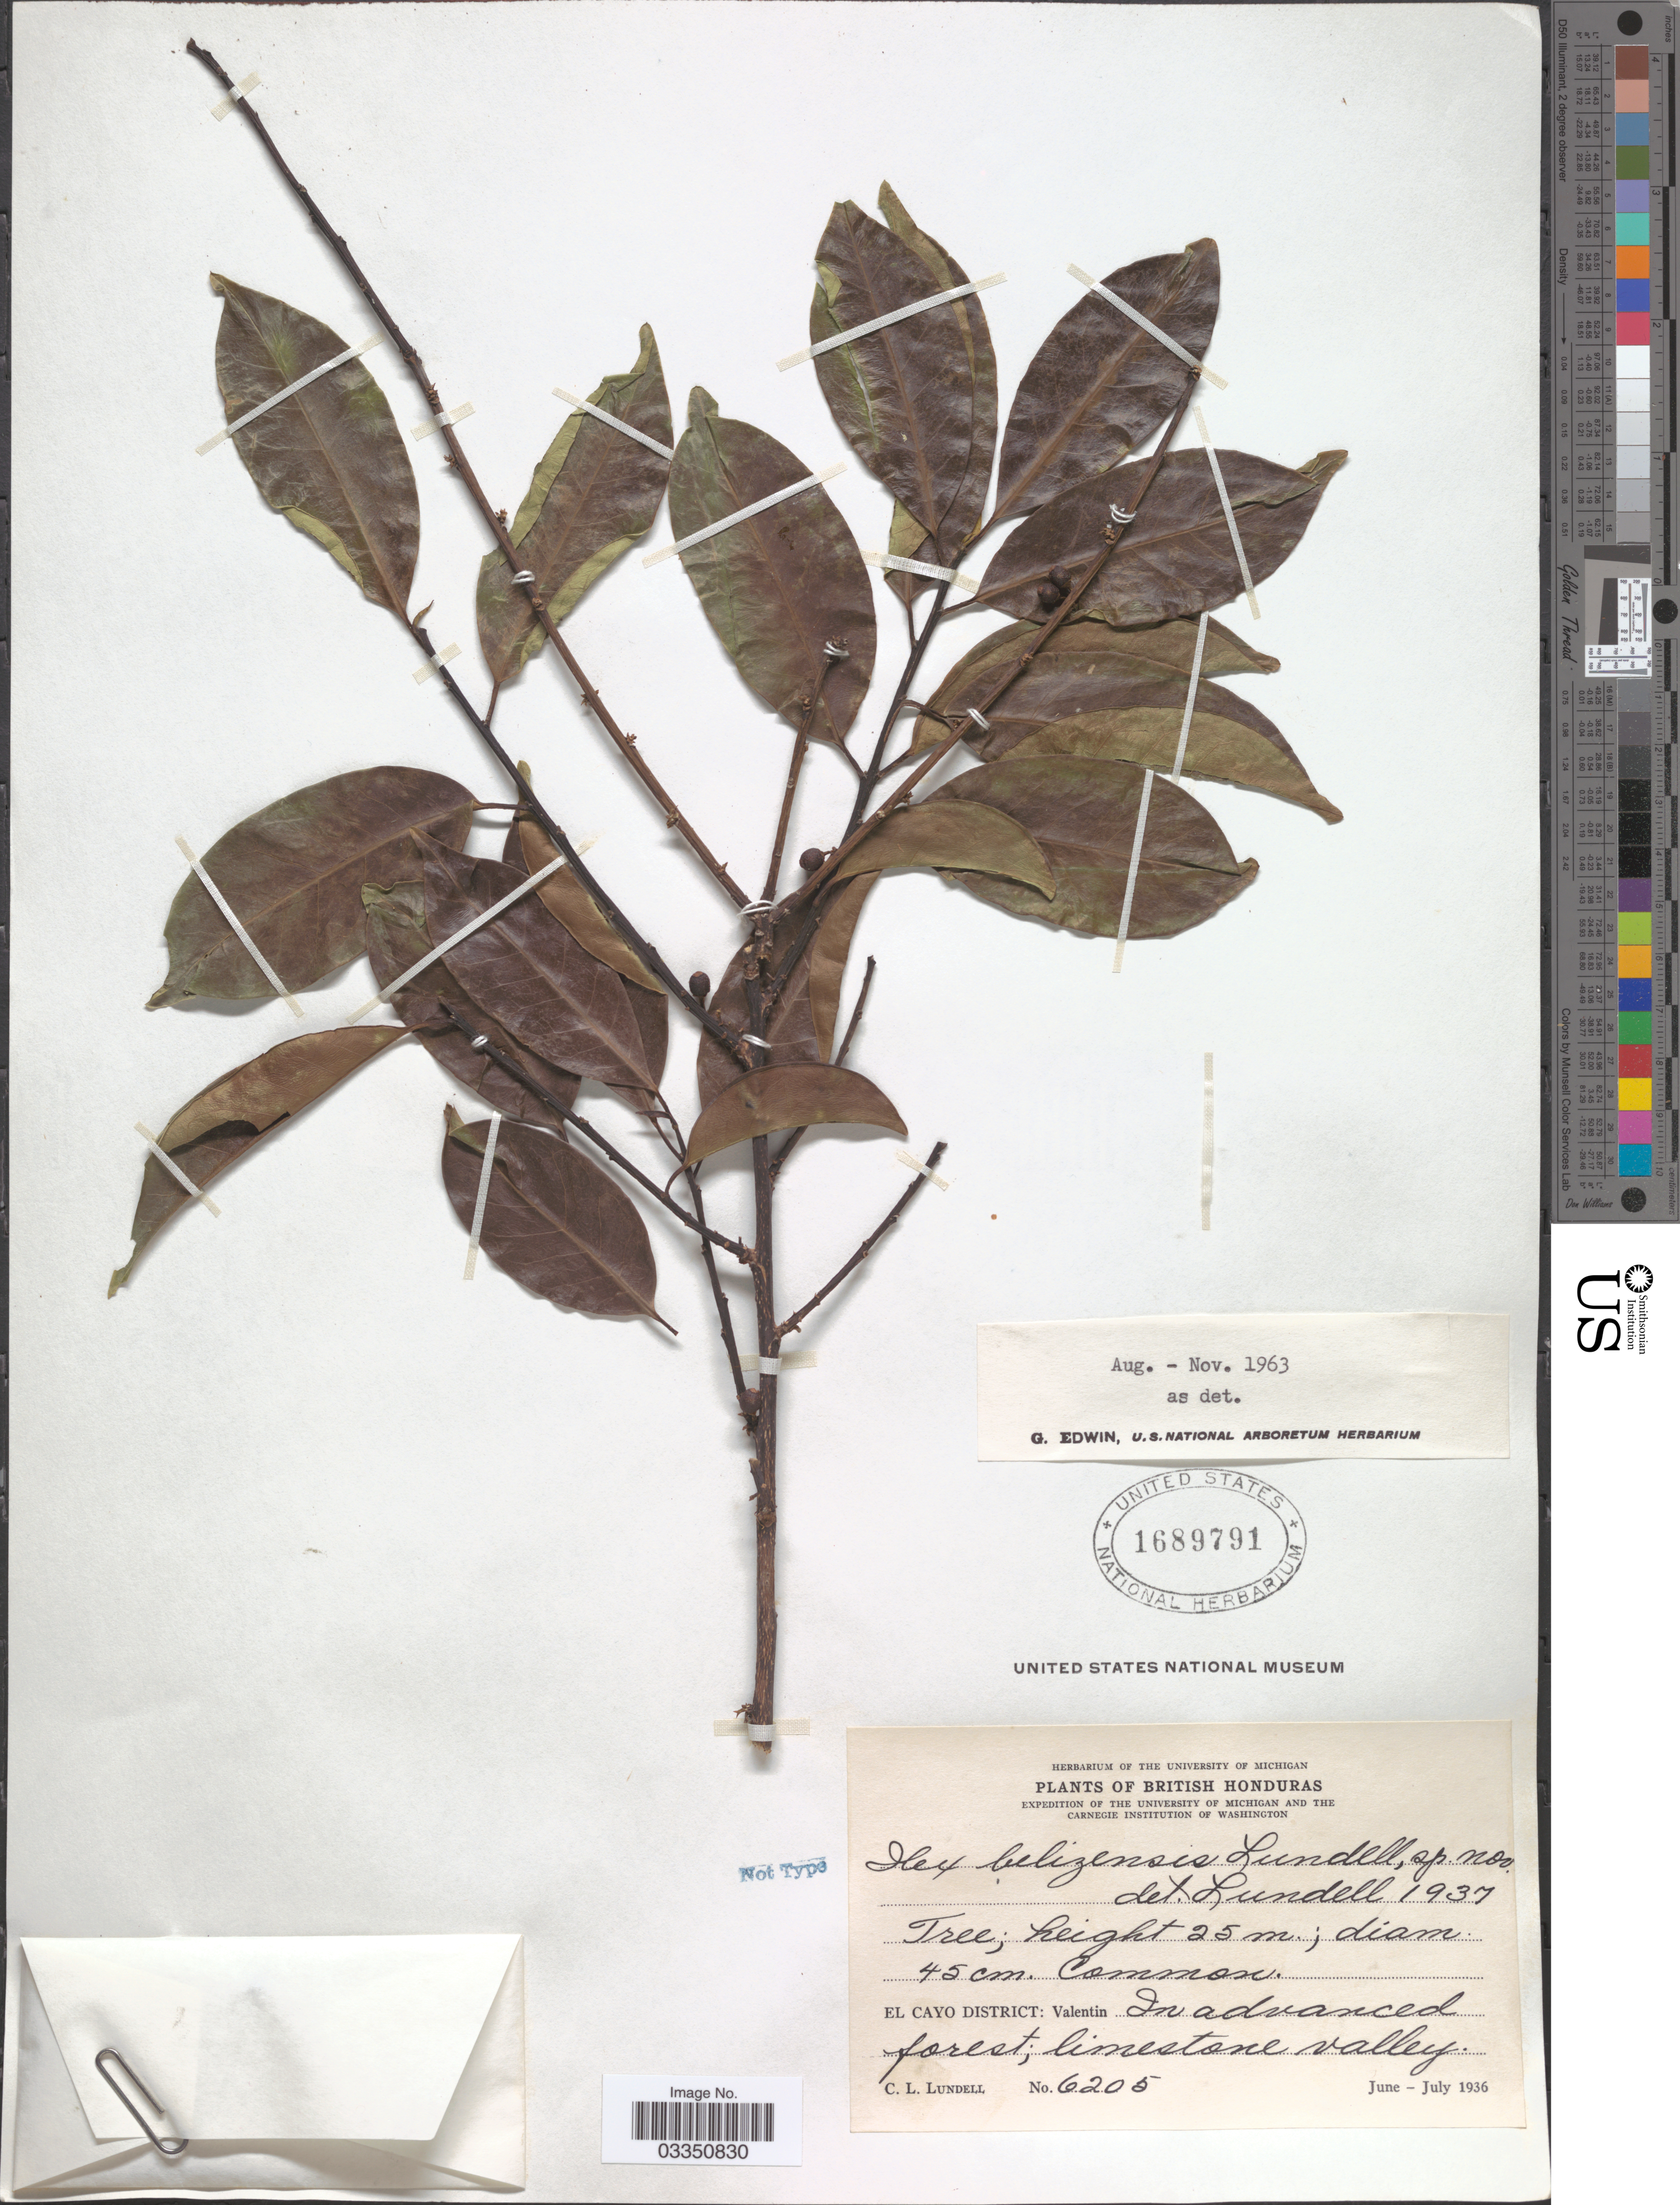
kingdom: Plantae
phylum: Tracheophyta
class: Magnoliopsida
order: Aquifoliales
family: Aquifoliaceae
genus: Ilex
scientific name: Ilex belizensis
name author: Lundell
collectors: C. L. Lundell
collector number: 6205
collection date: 1936-06/1936-07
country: Belize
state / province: Cayo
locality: British Honduras, El Cayo District: Valentin.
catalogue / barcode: US 1689791